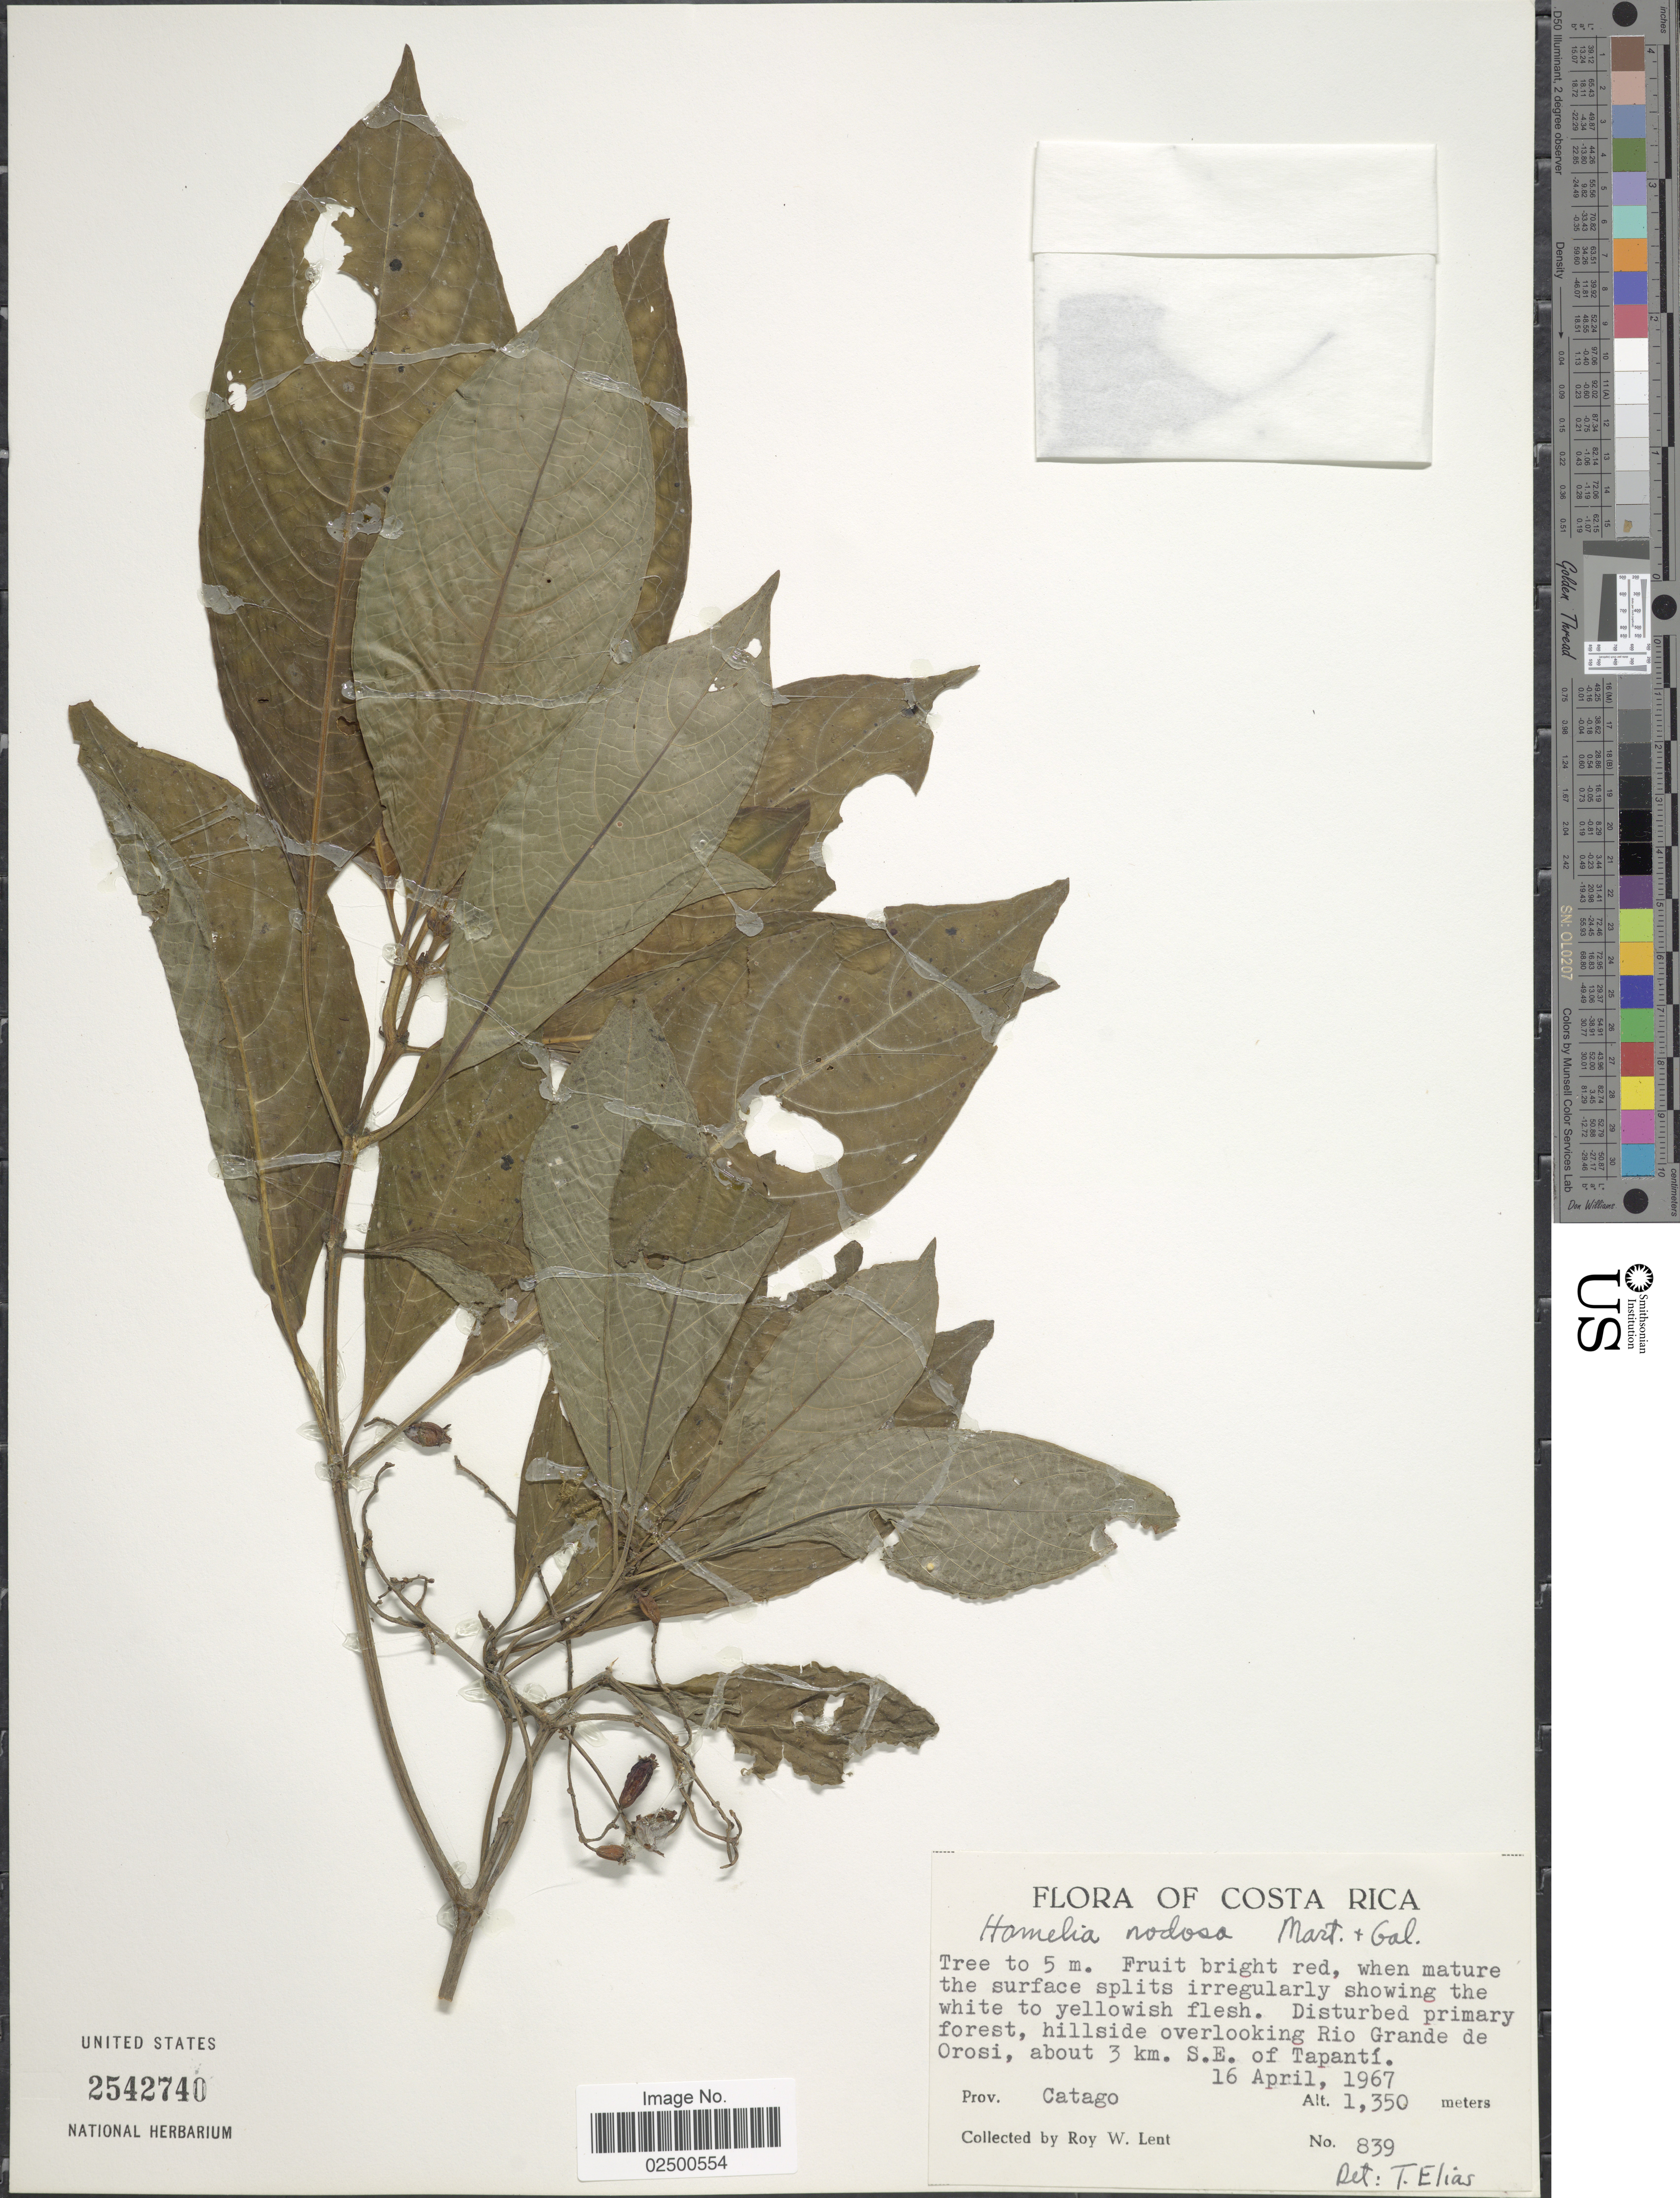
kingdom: Plantae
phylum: Tracheophyta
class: Magnoliopsida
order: Gentianales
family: Rubiaceae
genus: Hamelia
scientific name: Hamelia nodosa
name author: M. Martens & Galeotti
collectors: R. W. Lent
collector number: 839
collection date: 1967-04-16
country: Costa Rica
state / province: Cartago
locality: Hillside overlooking Rio Grande de Orosi, about 3 km. S.E. of Tapanti, Prov. Cartago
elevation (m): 1350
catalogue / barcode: US 2542740